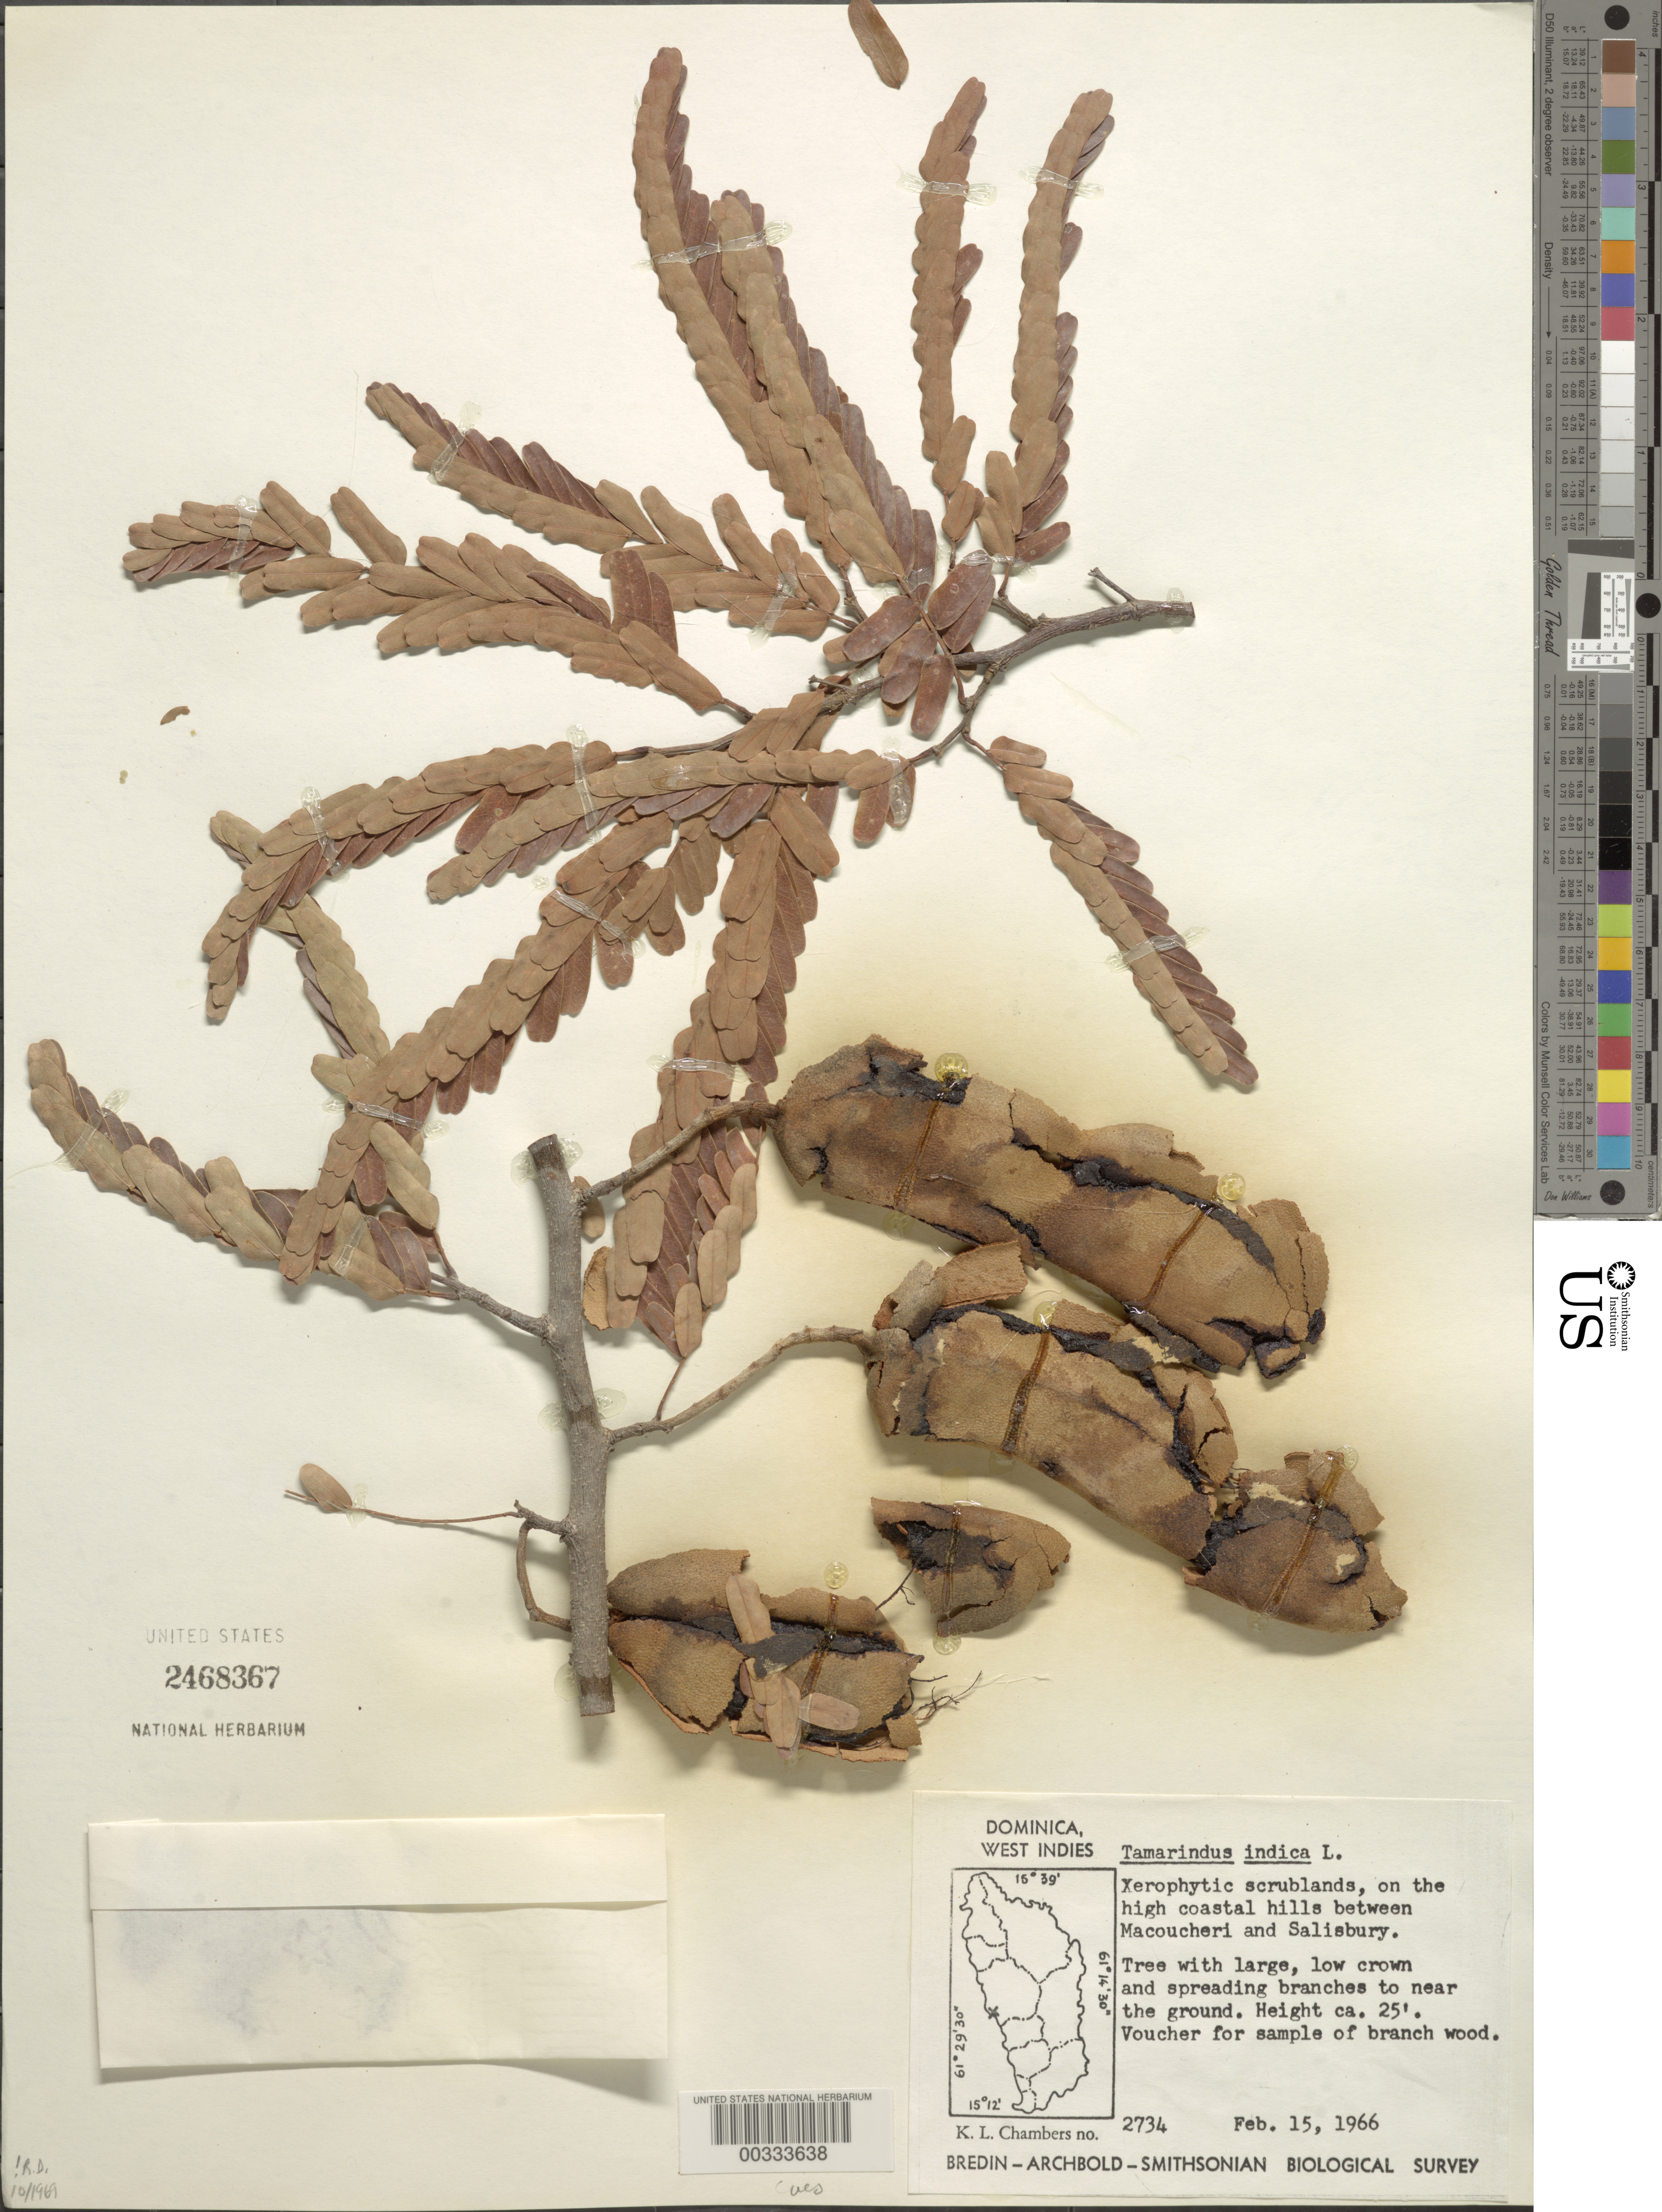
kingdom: Plantae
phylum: Tracheophyta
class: Magnoliopsida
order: Fabales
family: Fabaceae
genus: Tamarindus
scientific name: Tamarindus indica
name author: L.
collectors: K. L. Chambers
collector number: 2734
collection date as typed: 15 Feb 1966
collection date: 1966-02-15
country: Dominica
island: Dominica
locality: On hills between macoucheri and salisbury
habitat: Xerophytic scrublands on the high coastal hills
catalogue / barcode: US 2468367